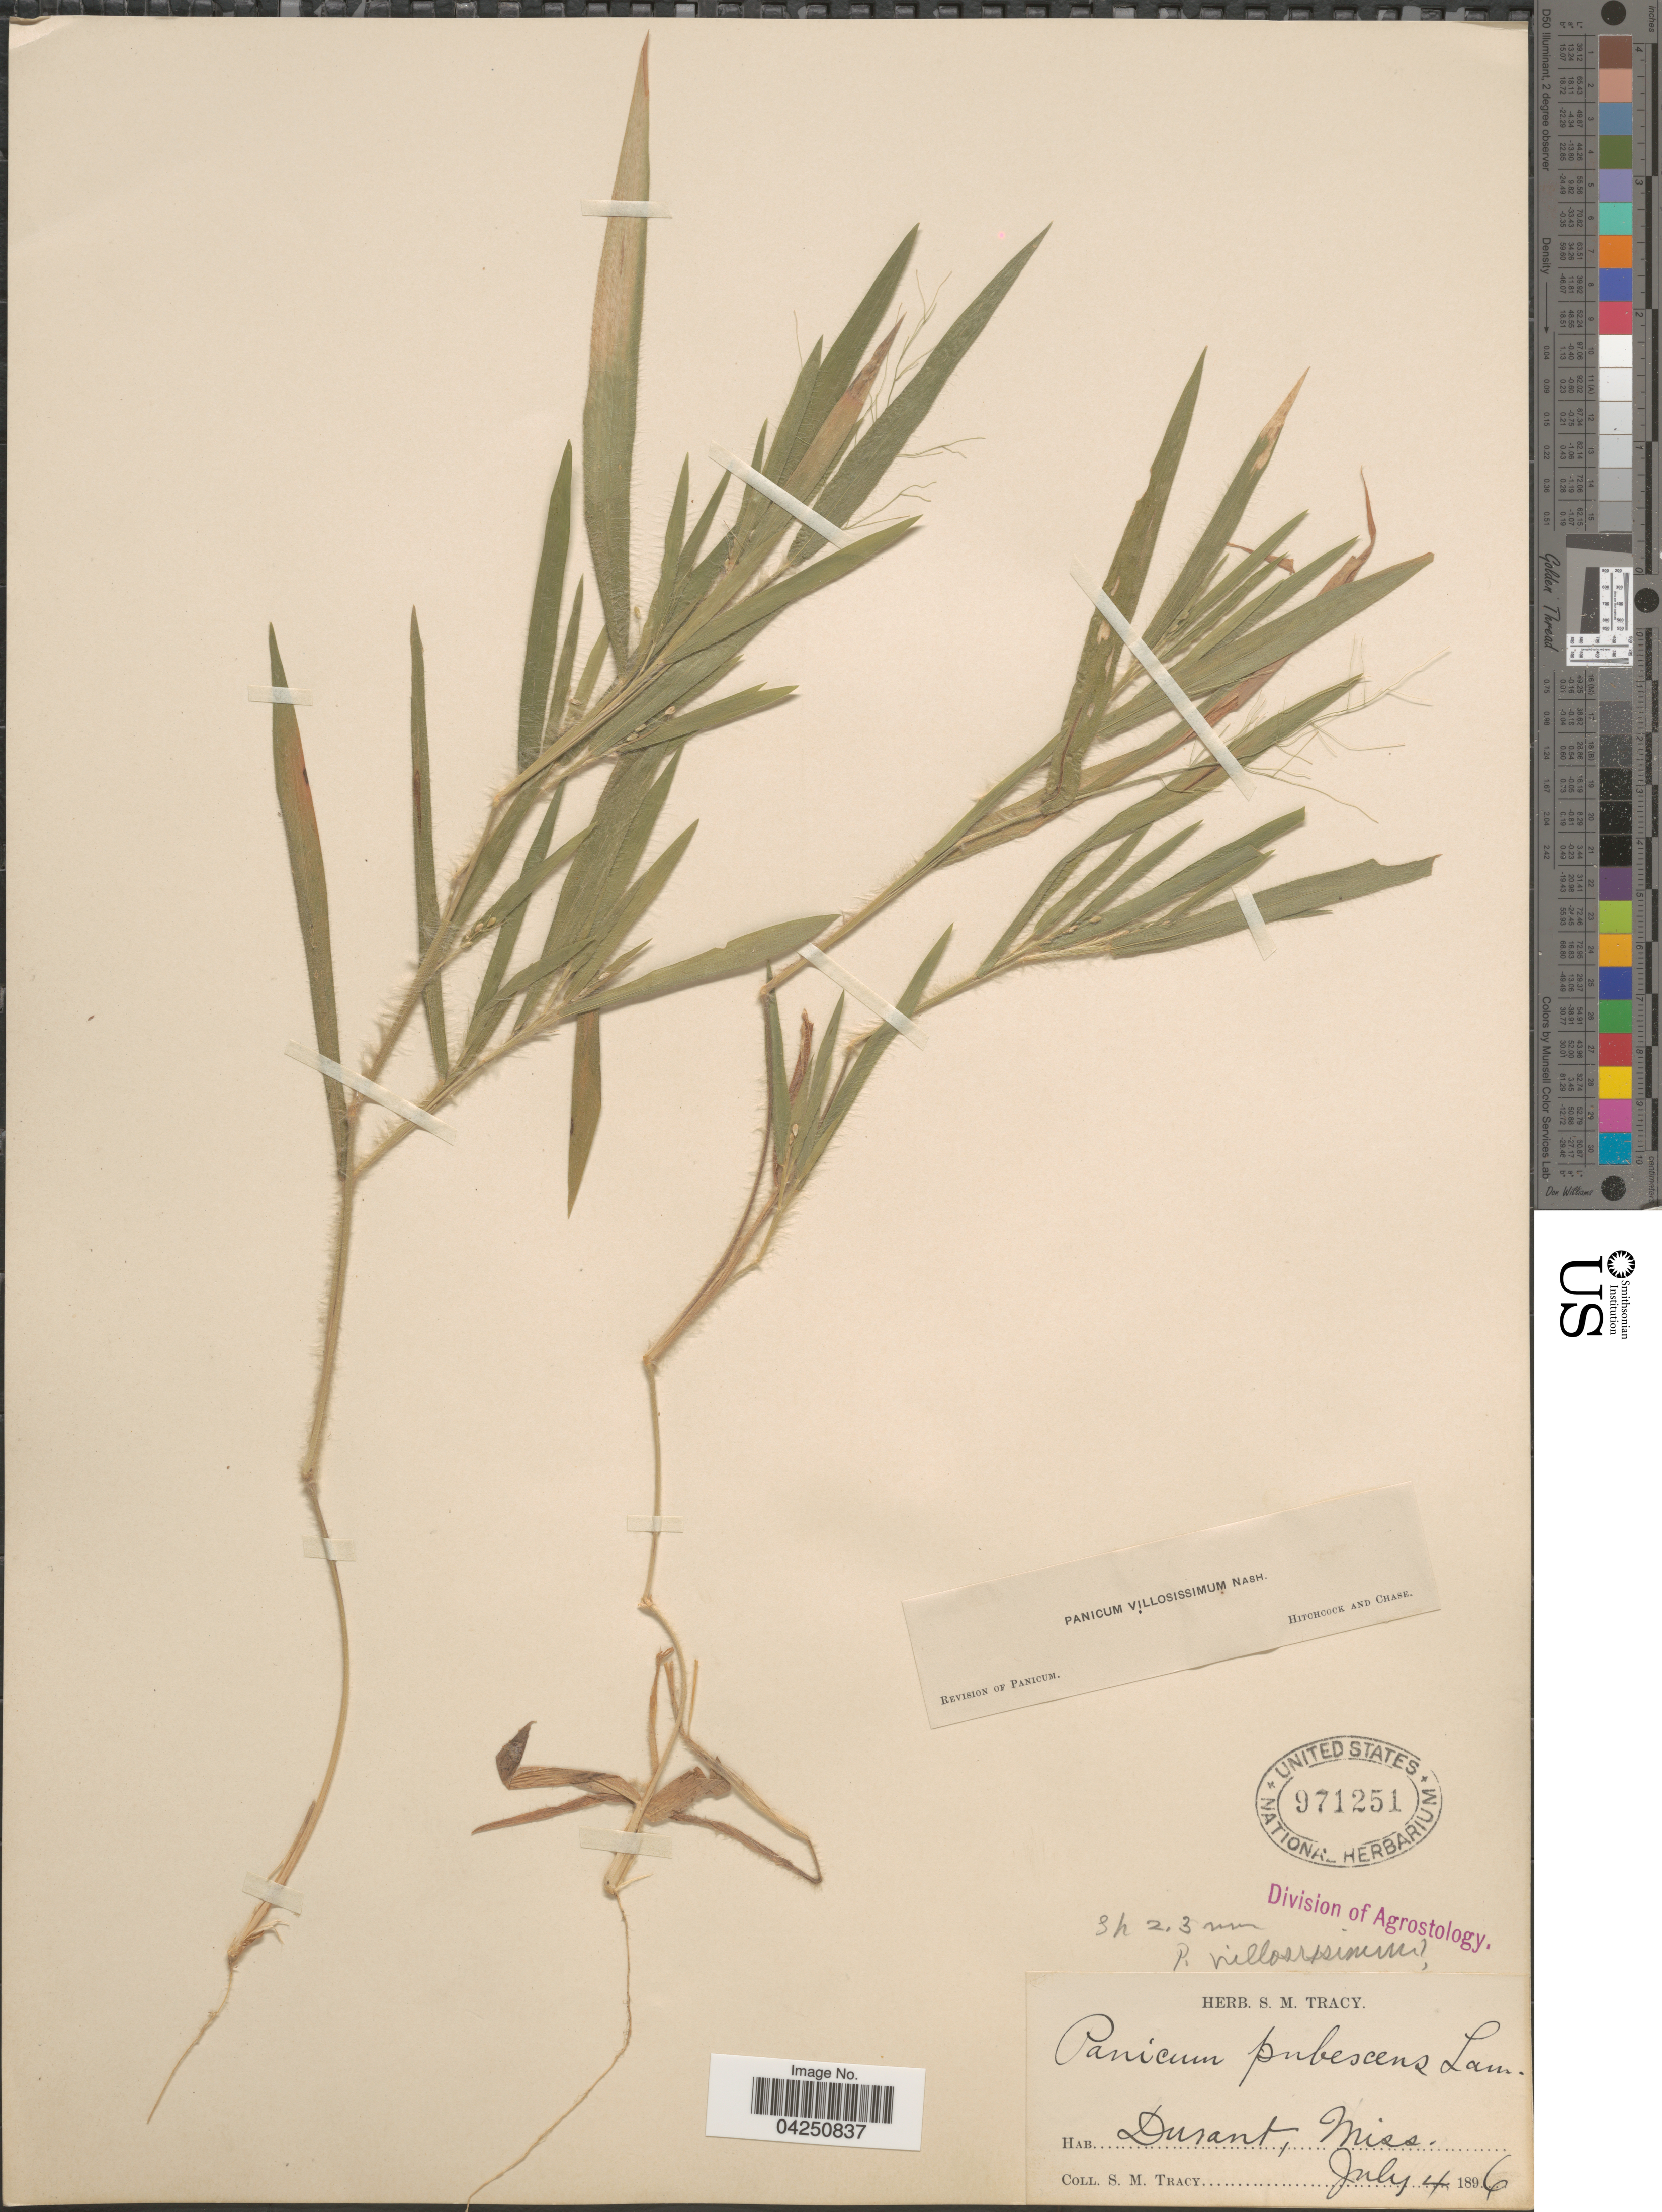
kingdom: Plantae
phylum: Tracheophyta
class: Liliopsida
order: Poales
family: Poaceae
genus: Dichanthelium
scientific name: Dichanthelium acuminatum var. acuminatum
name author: (Sw.) Gould & C.A. Clark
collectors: S. M. Tracy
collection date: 1896-07-04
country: United States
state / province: Mississippi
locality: Durant.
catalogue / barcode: US 971251